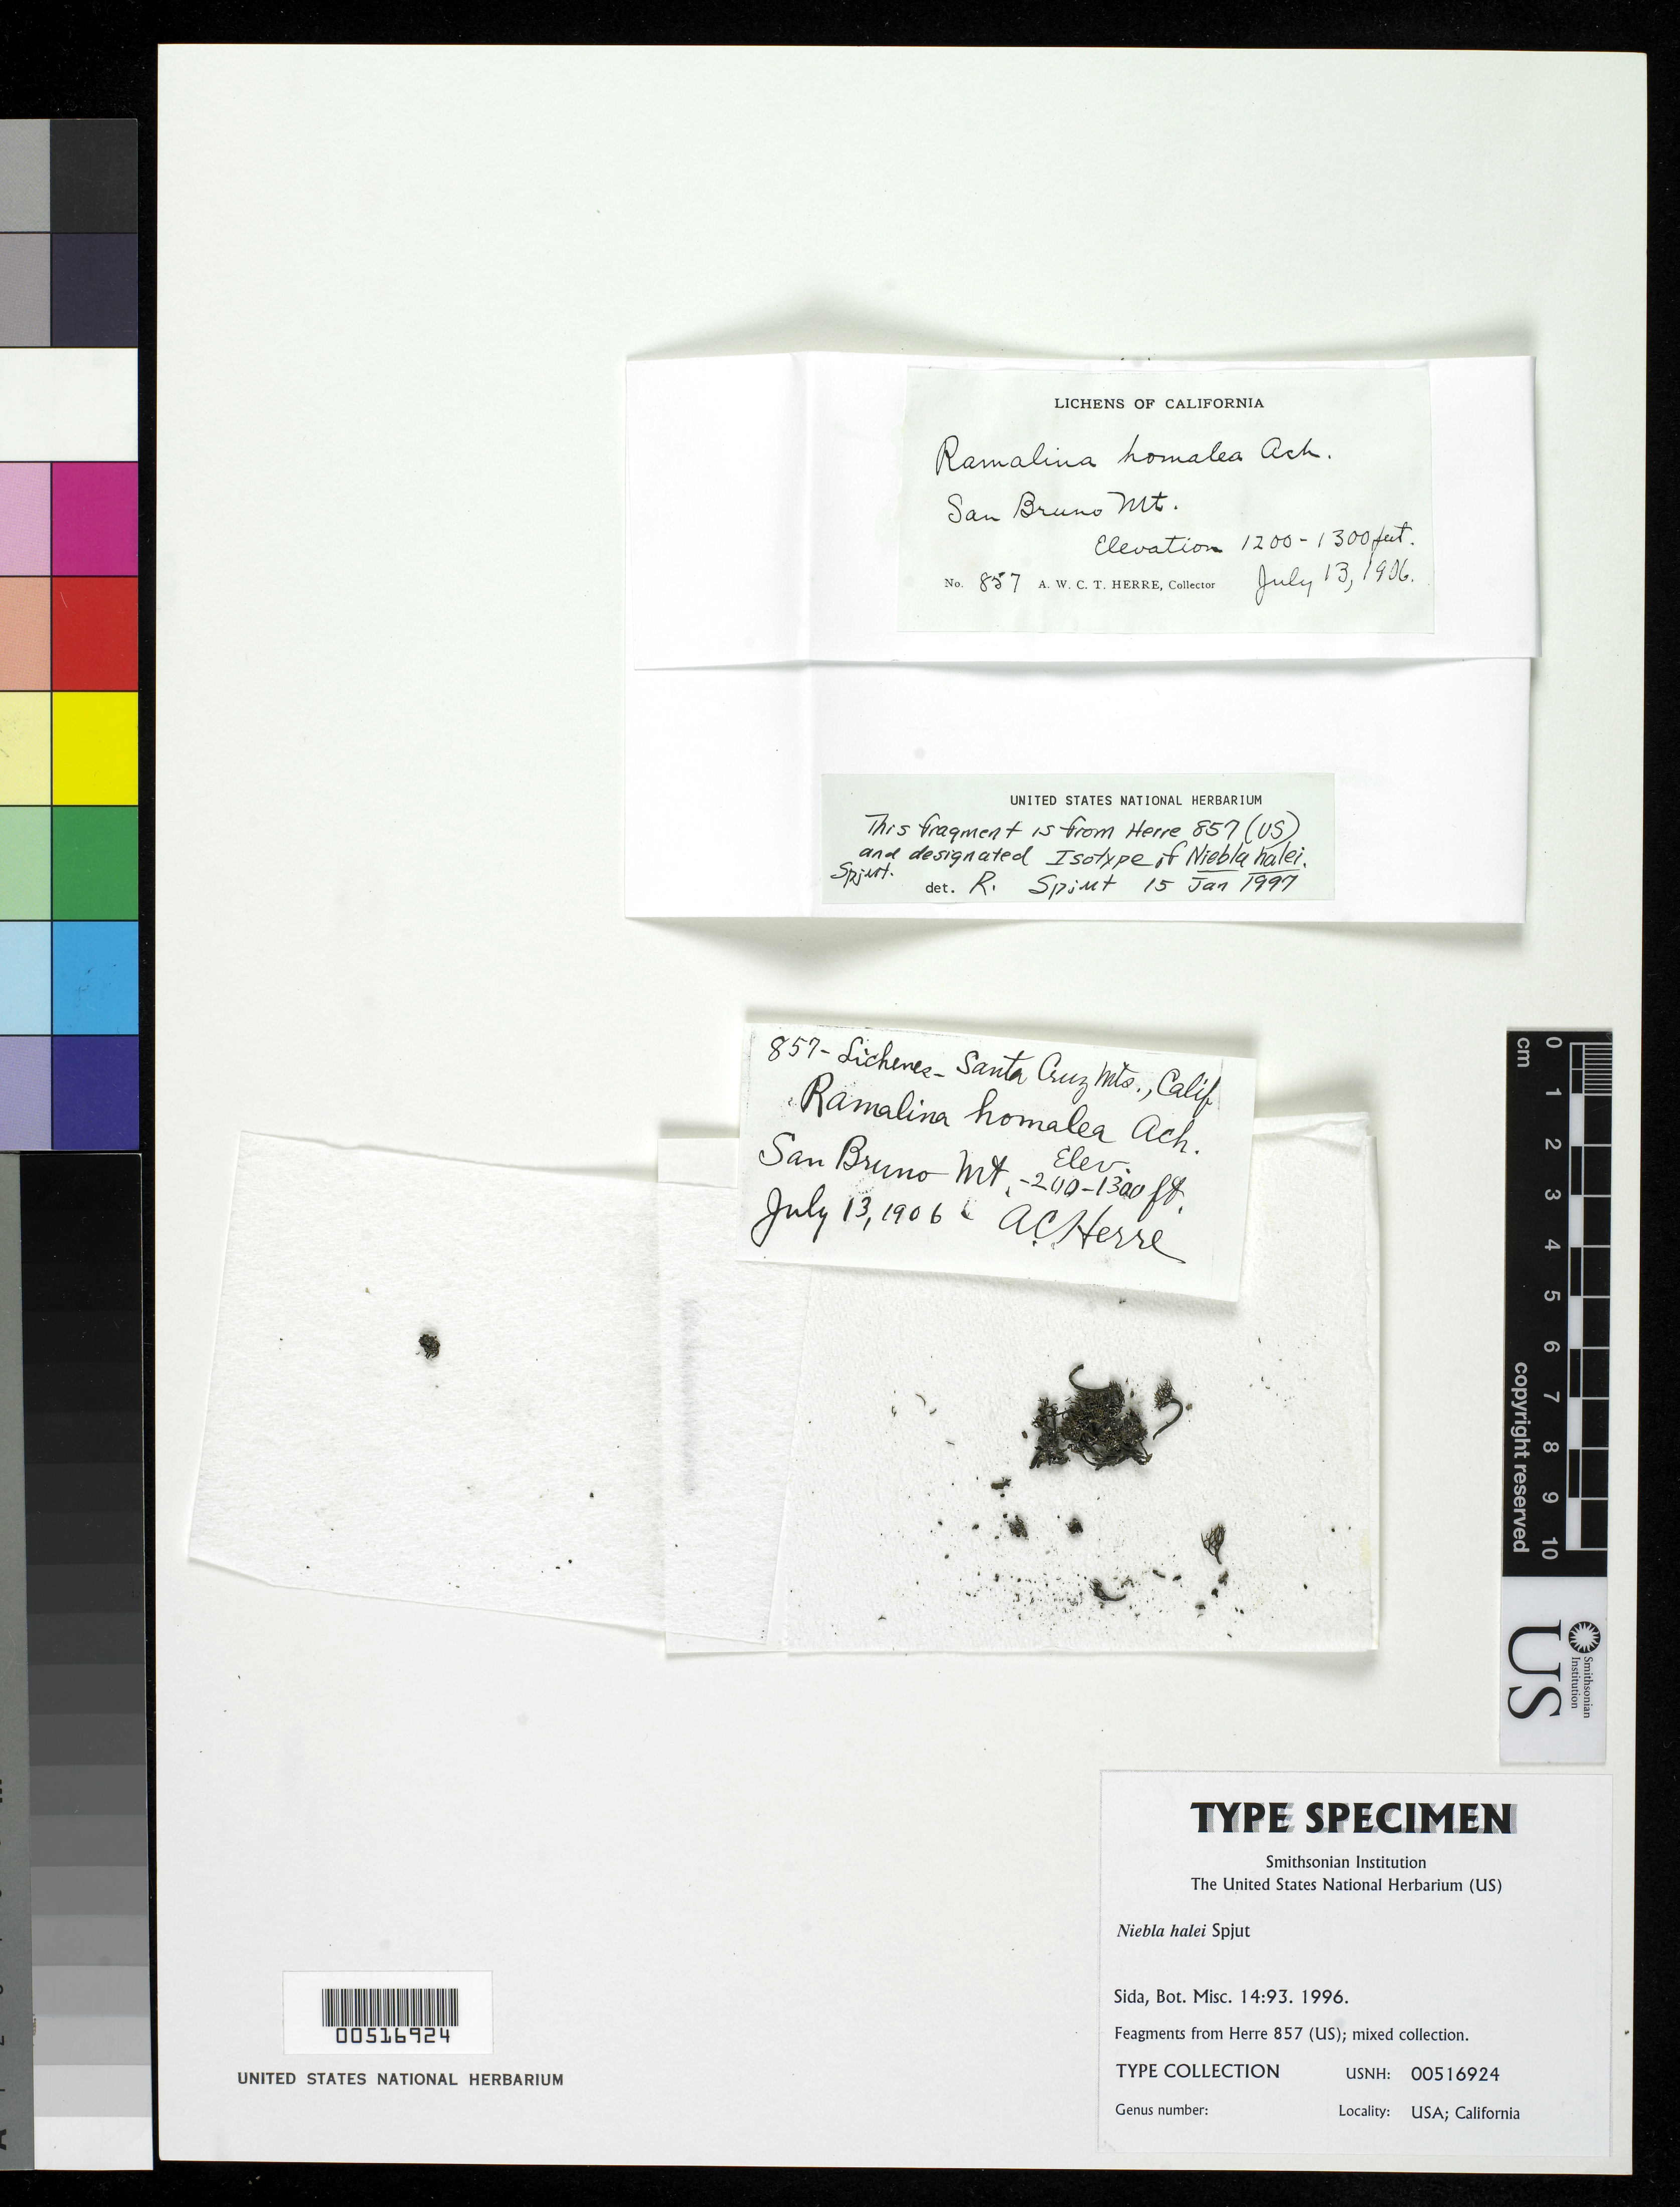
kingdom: Fungi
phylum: Ascomycota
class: Lecanoromycetes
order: Lecanorales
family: Ramalinaceae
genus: Niebla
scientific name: Niebla halei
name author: Spjut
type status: Type Collection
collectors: A. W. Herre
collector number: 857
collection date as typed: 13 Jul 1906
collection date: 1906-07-13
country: United States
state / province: California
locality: San Bruno Mountain.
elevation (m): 3658